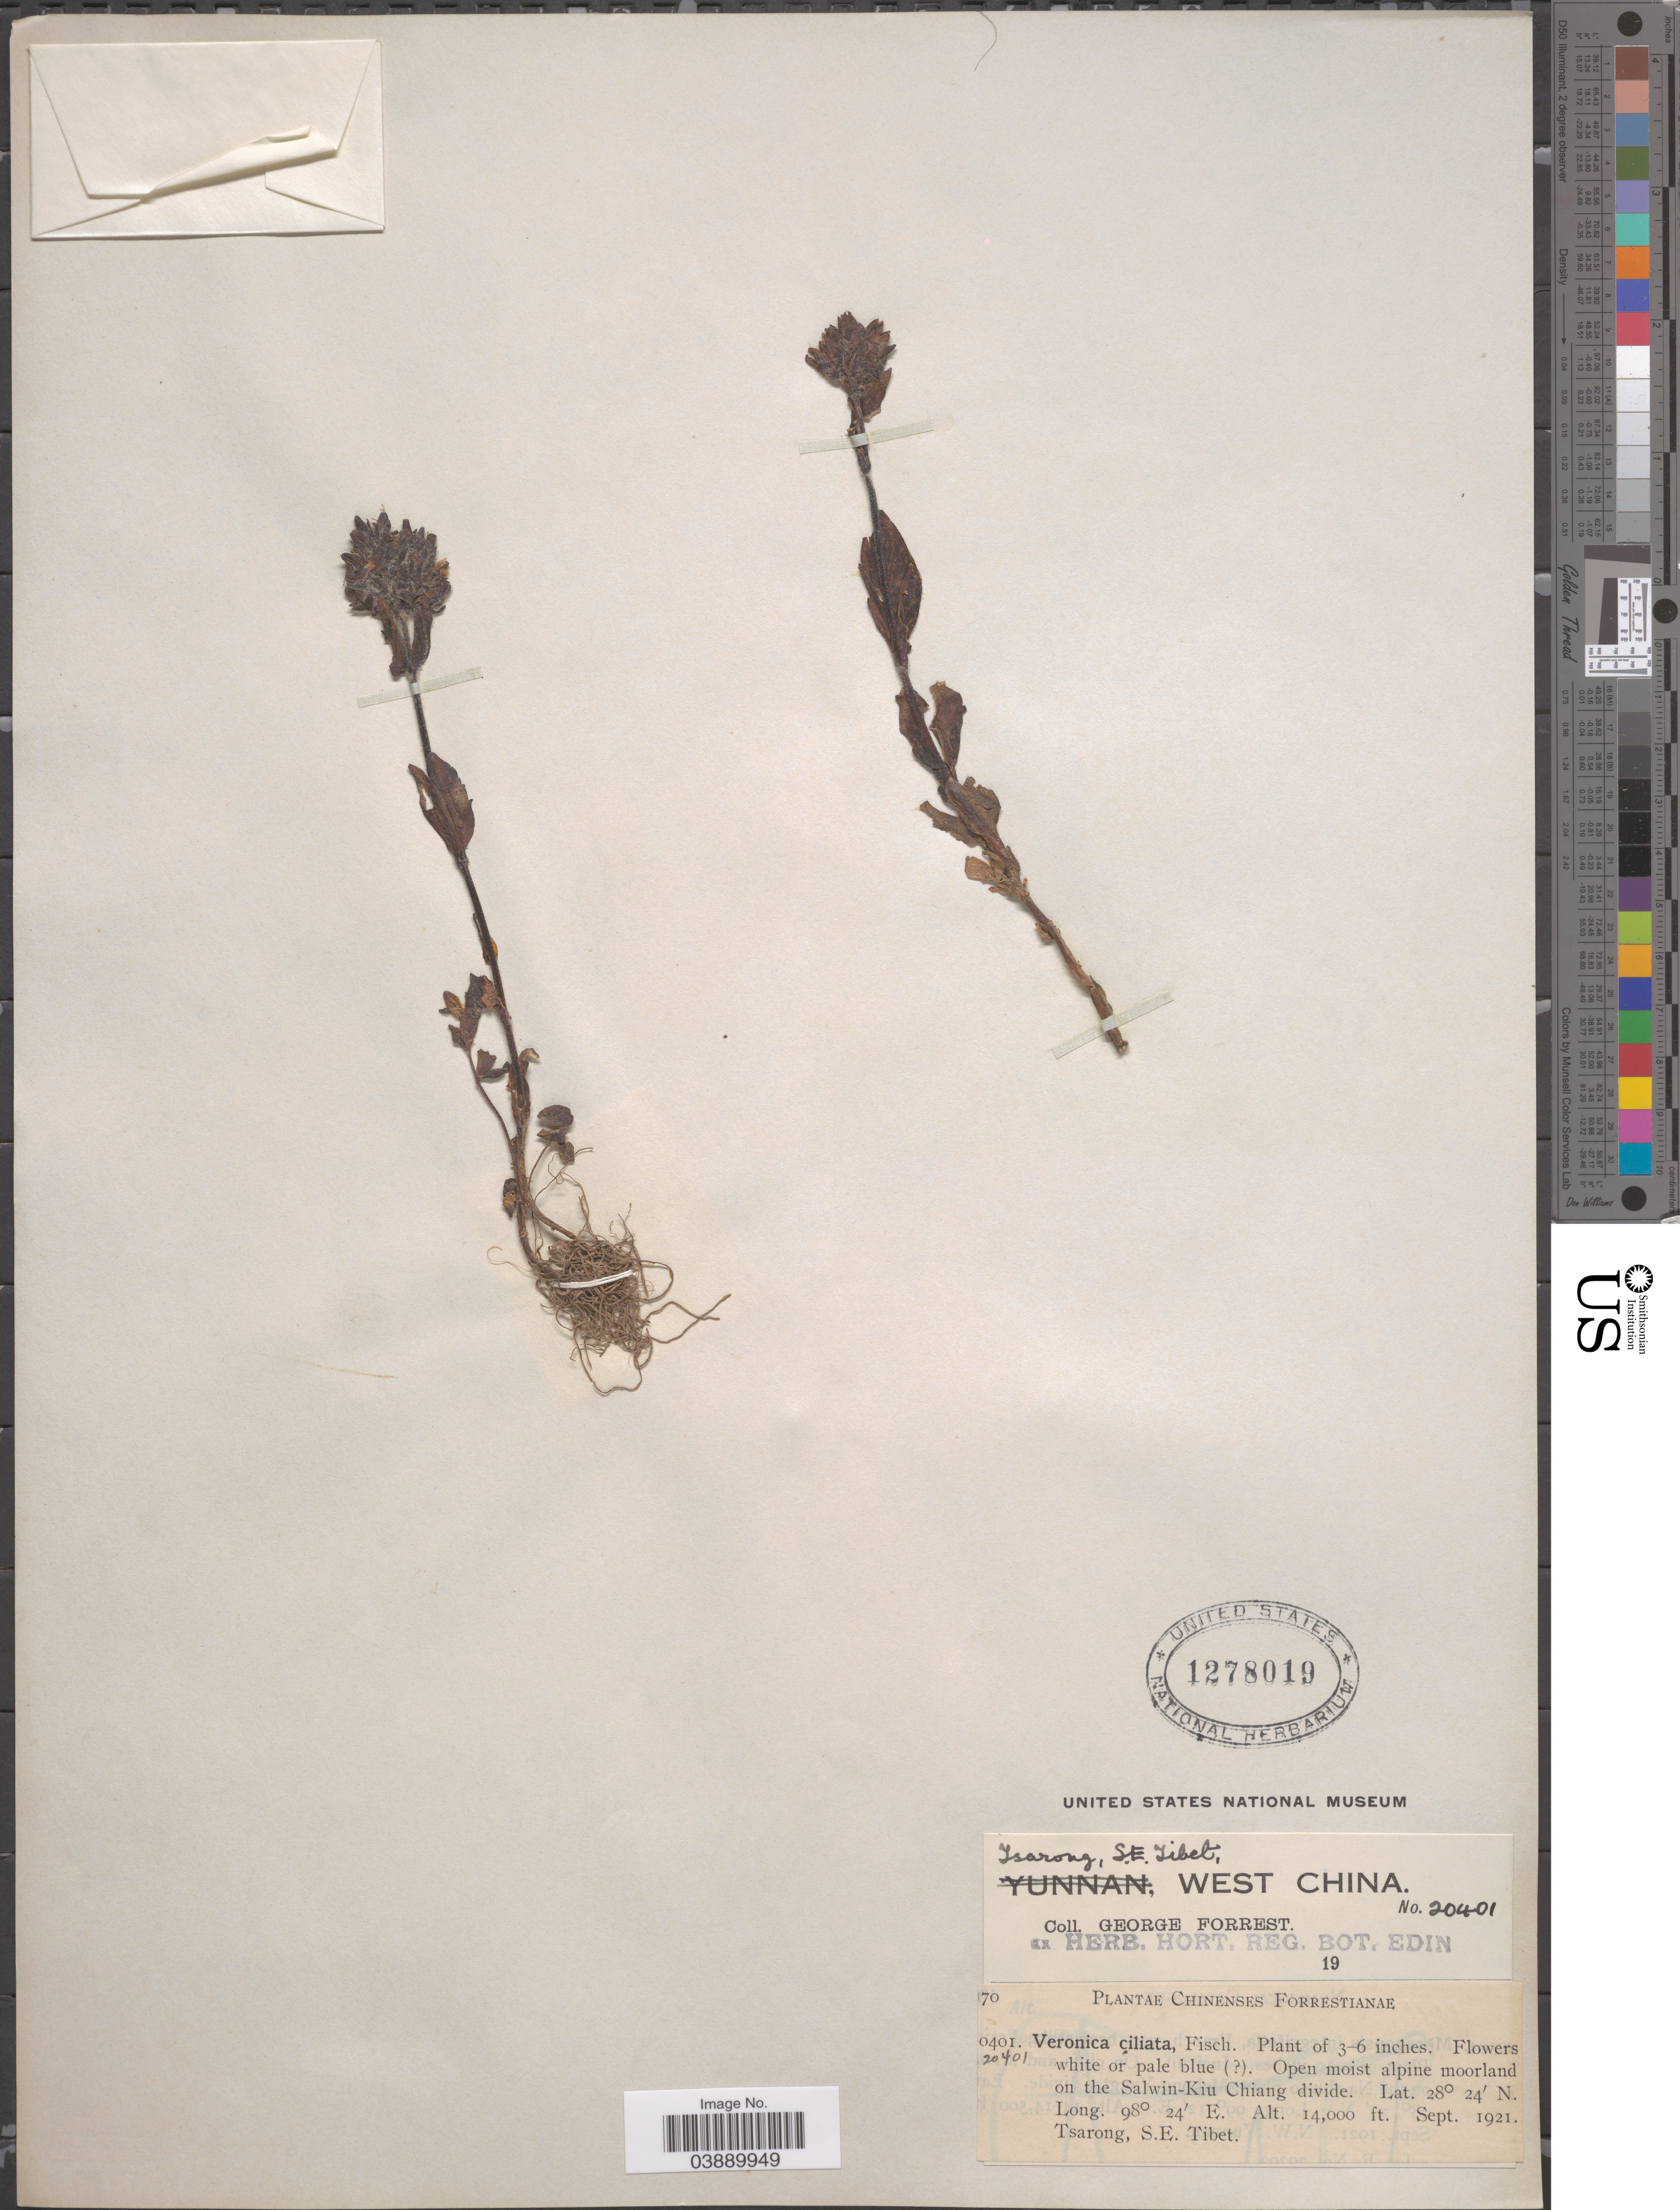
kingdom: Plantae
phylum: Tracheophyta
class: Magnoliopsida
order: Lamiales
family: Plantaginaceae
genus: Veronica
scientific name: Veronica ciliata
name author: Fisch.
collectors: G. Forrest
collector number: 20401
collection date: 1921-09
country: China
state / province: Xizang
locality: Tsarong, S.E. Tibet, West China. Open moist alpine moorland on the Salwin-Kiu Chiang divide.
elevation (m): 4267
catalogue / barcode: US 1278019